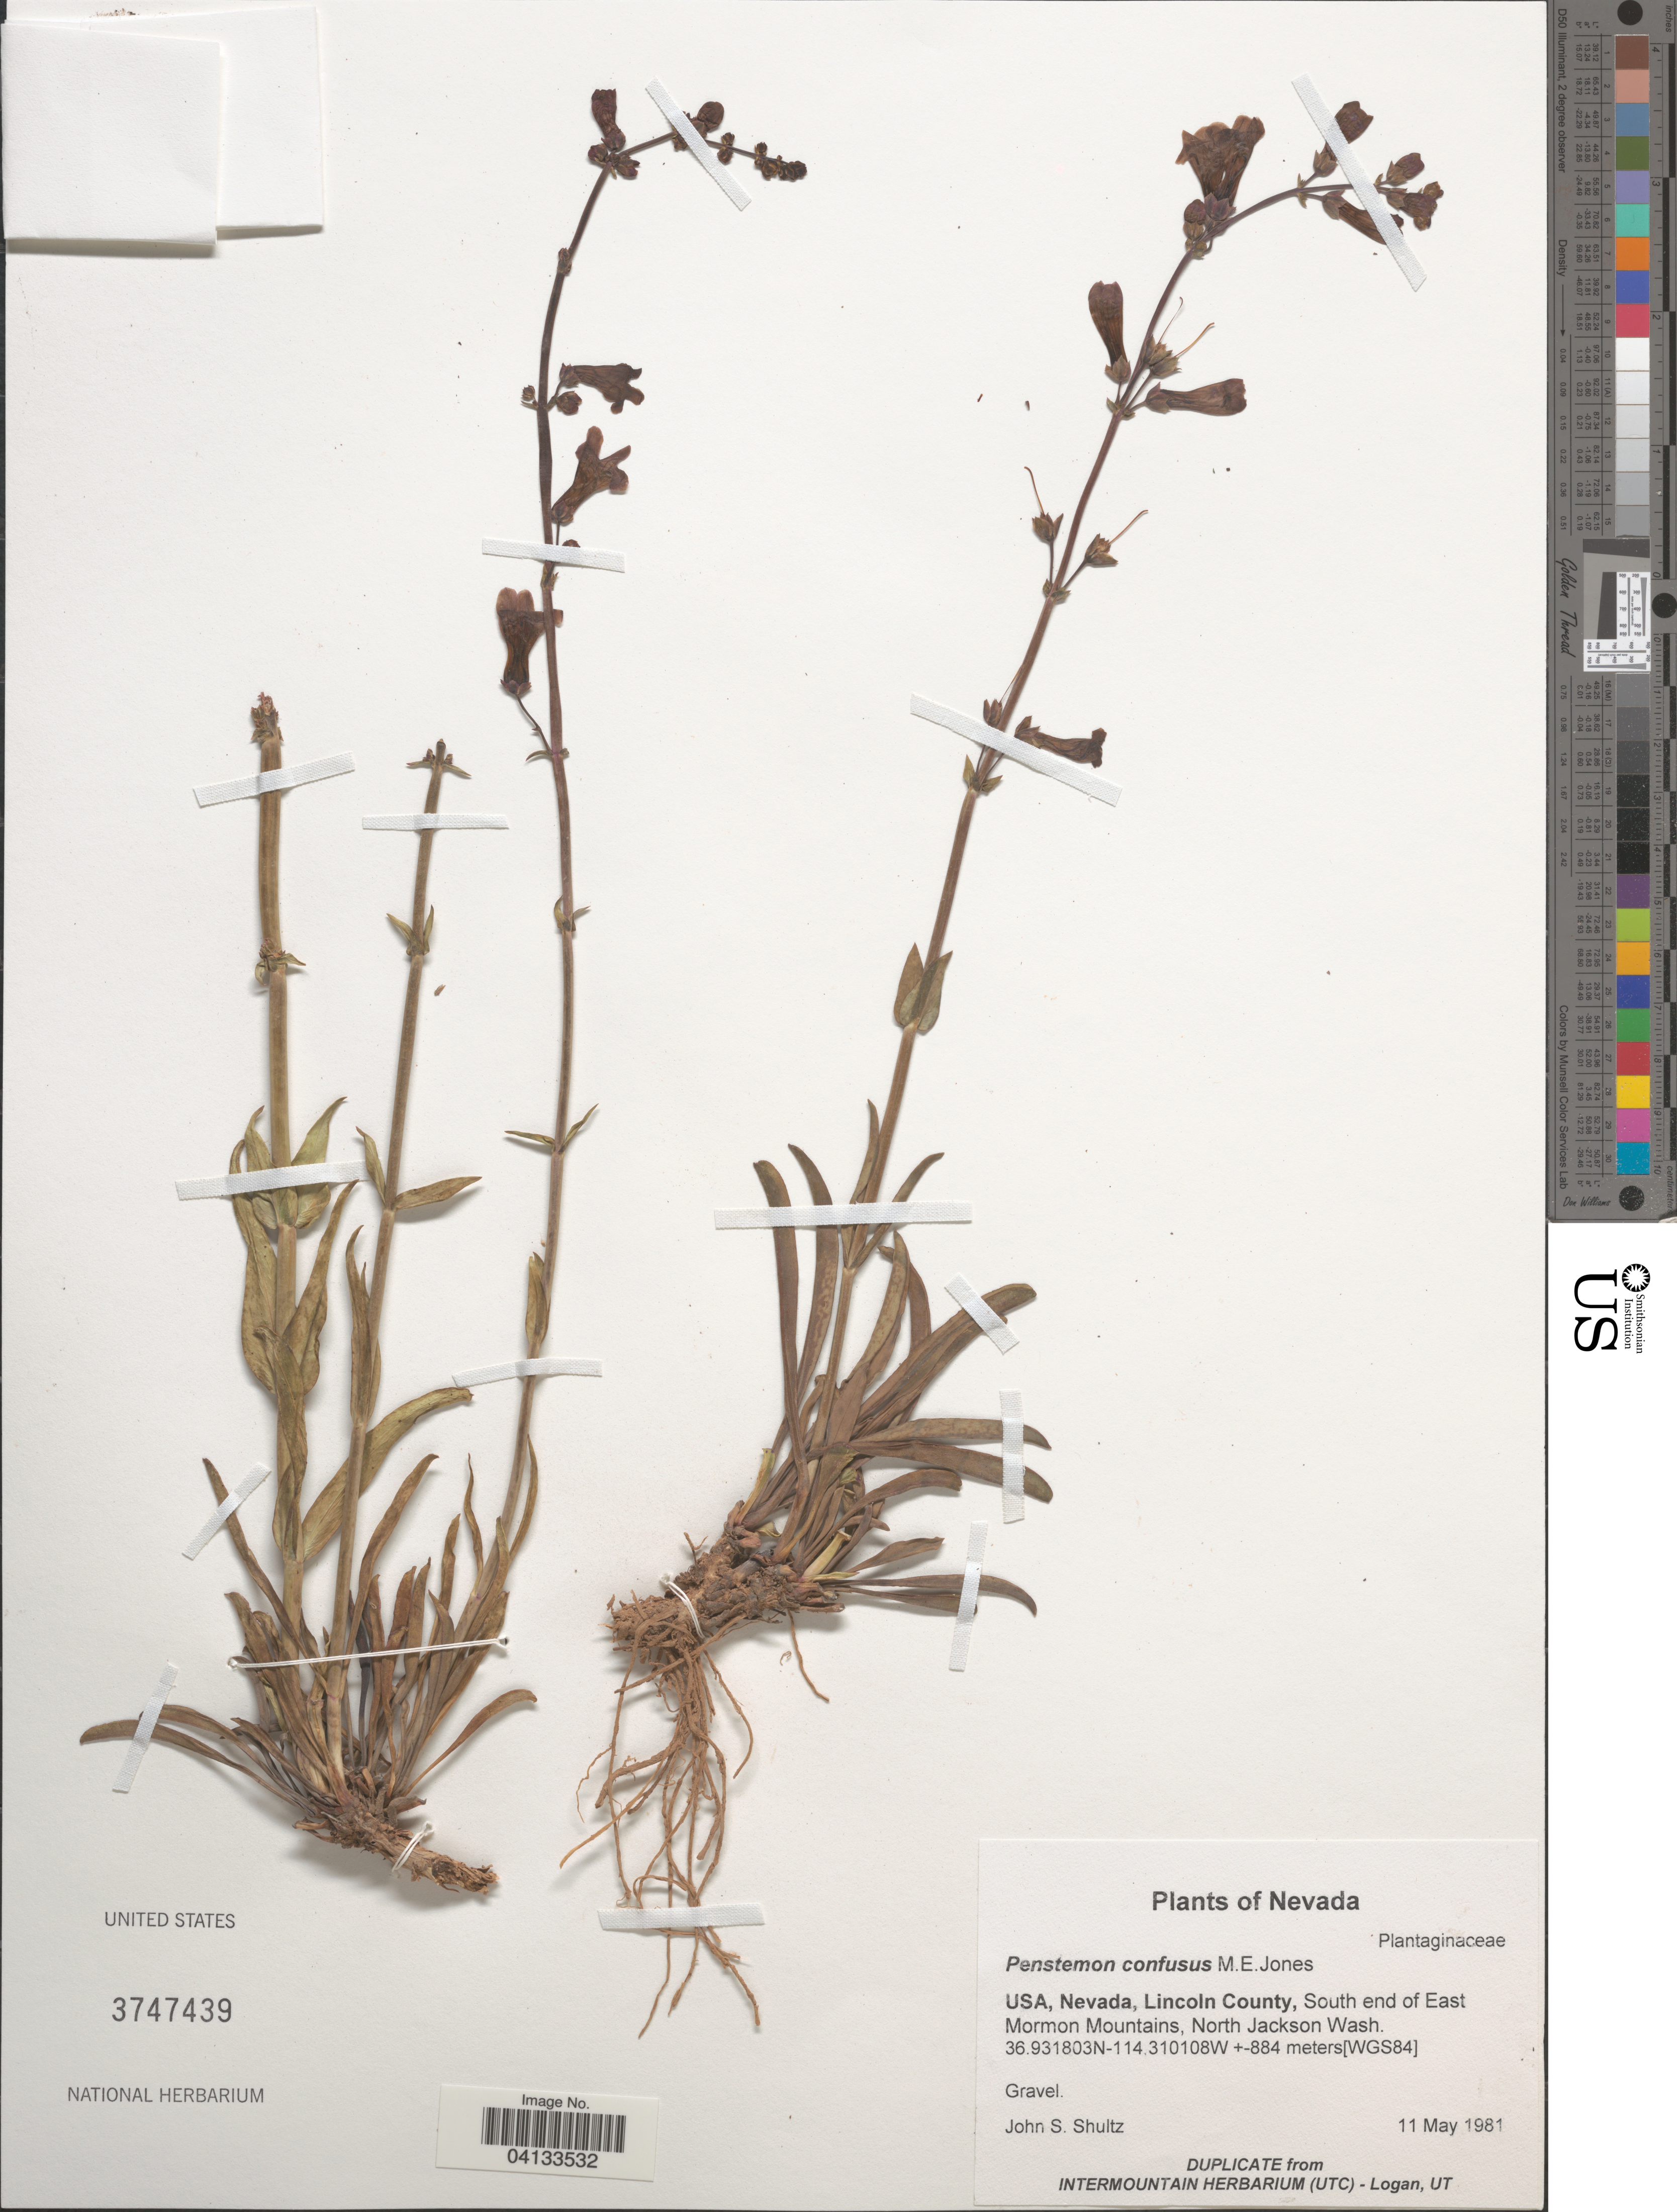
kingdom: Plantae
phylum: Tracheophyta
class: Magnoliopsida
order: Lamiales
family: Plantaginaceae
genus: Penstemon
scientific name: Penstemon confusus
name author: M.E. Jones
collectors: J. Shultz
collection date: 1981-05-11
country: United States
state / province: Nevada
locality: Lincoln County, South end of East Mormon Mountains, North Jackson Wash. [WGS84].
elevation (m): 884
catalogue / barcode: US 3747439